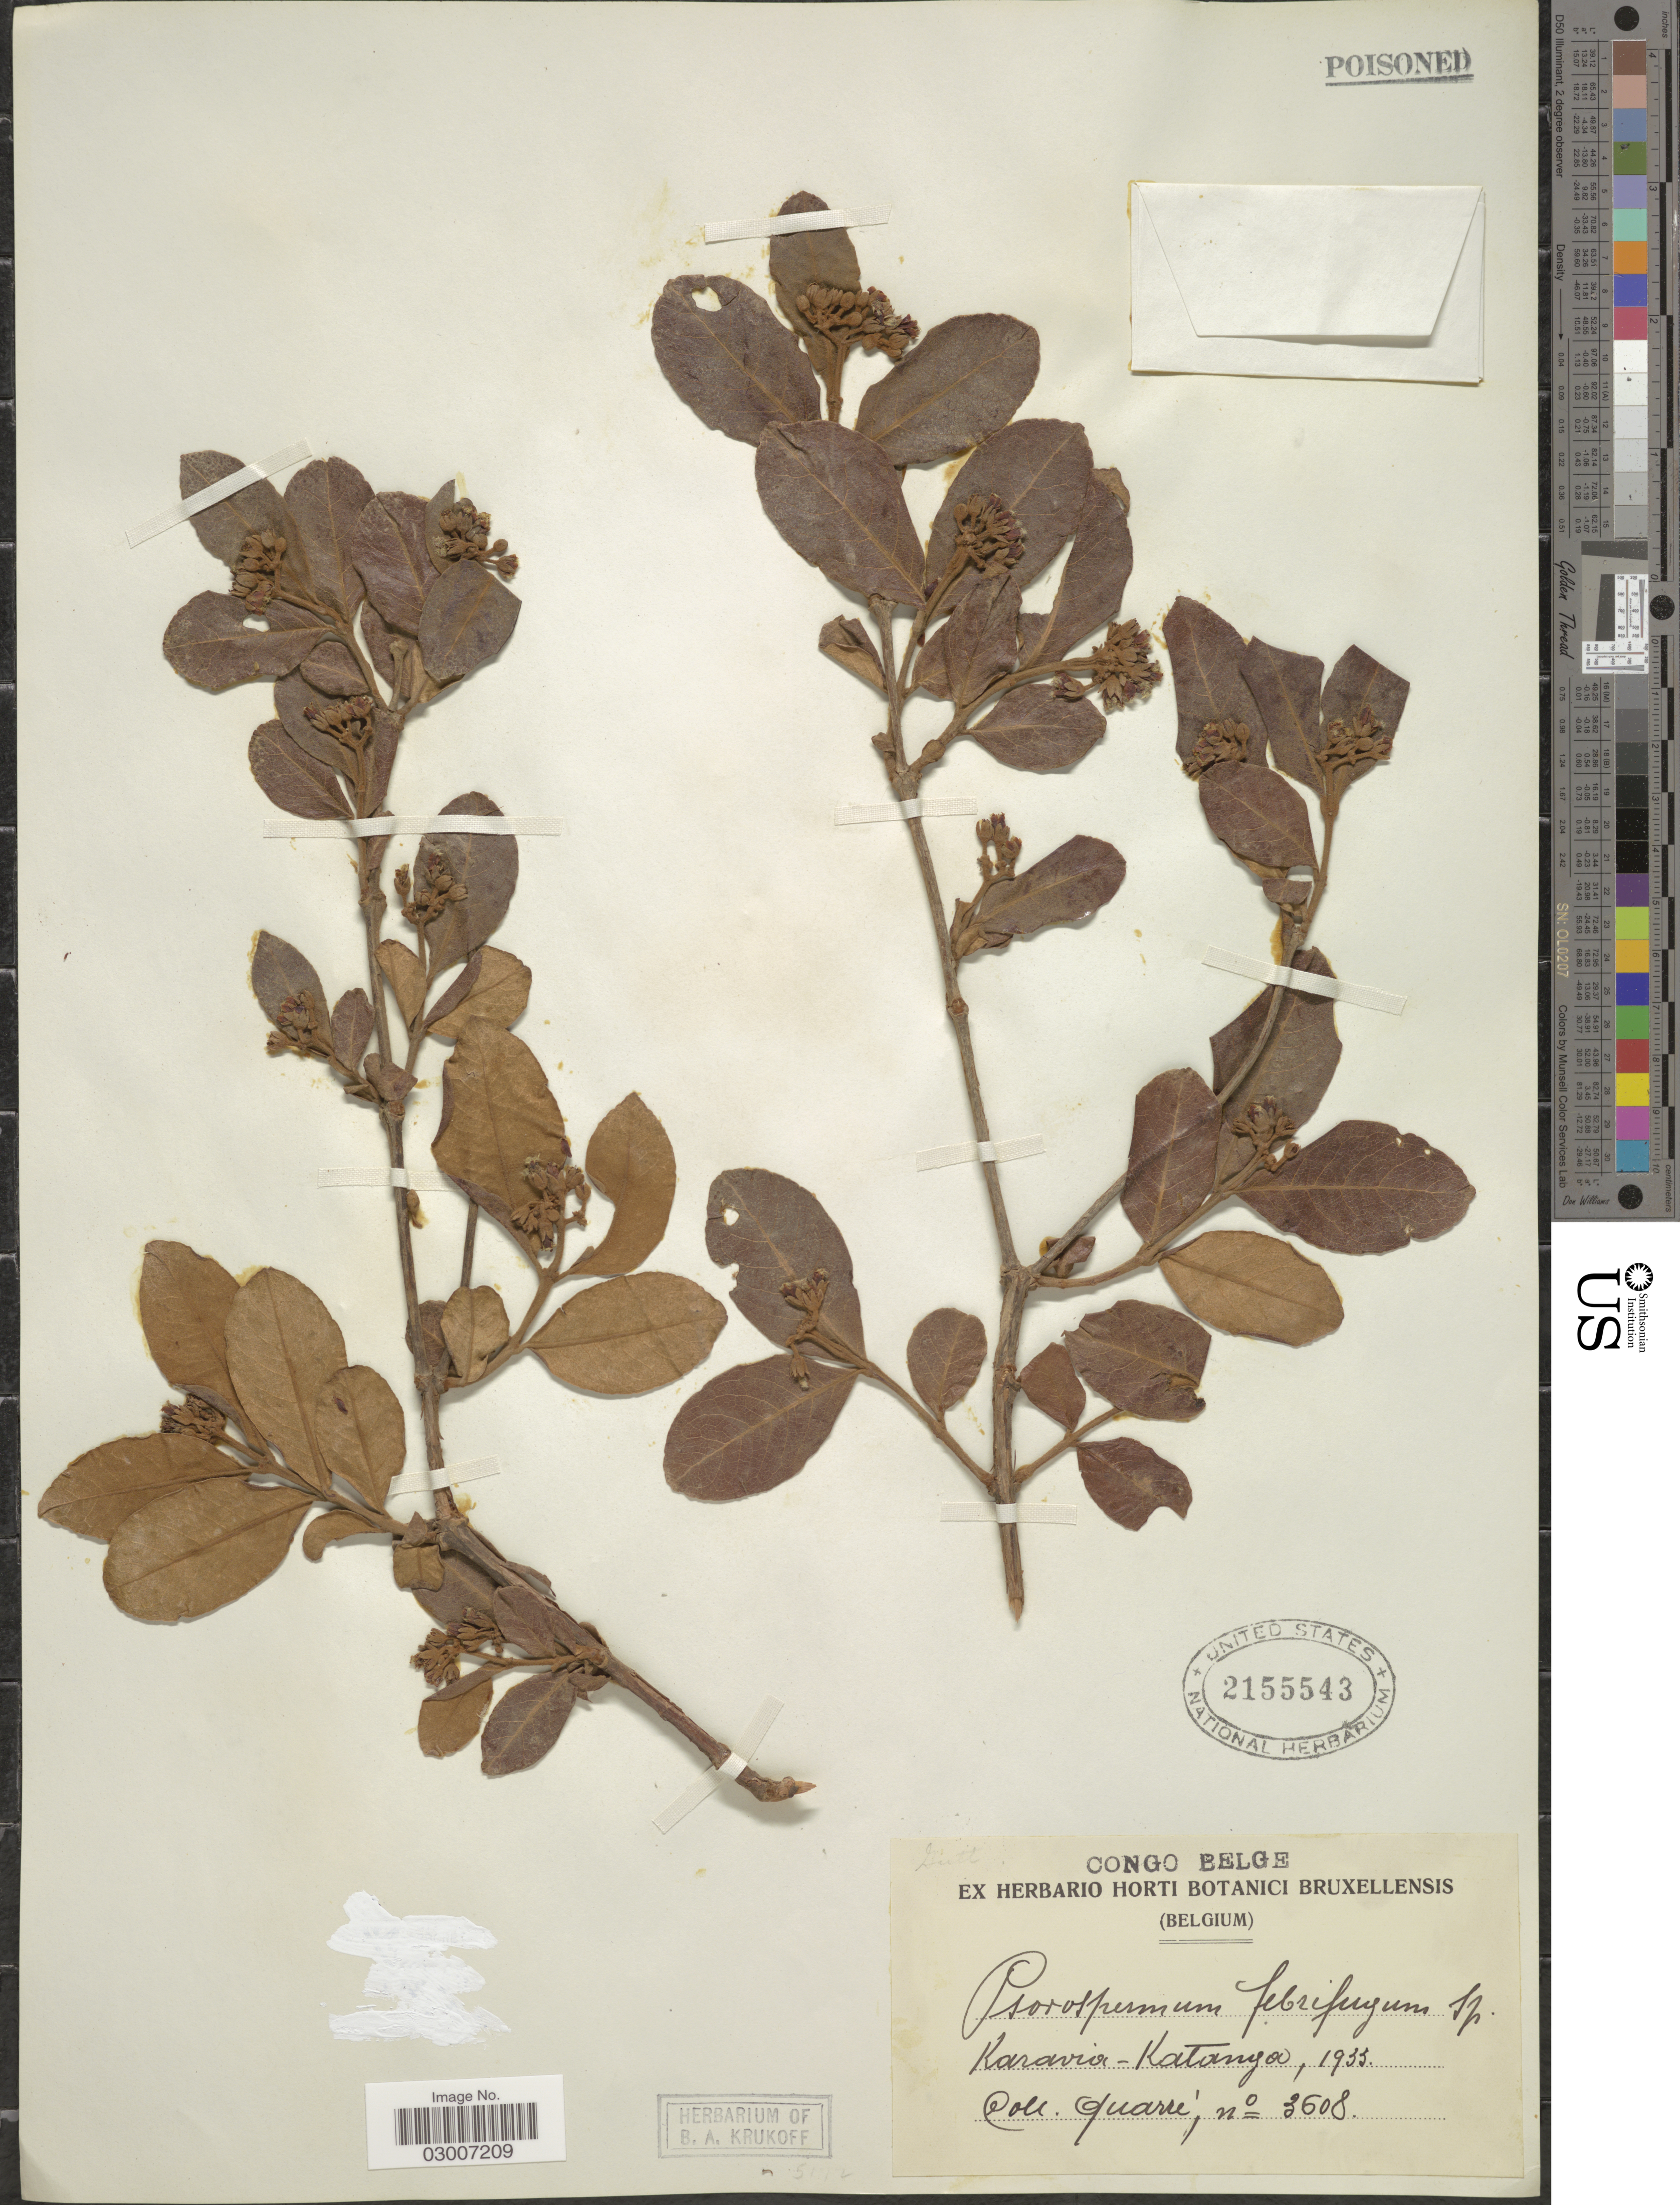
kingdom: Plantae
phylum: Tracheophyta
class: Magnoliopsida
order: Malpighiales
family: Hypericaceae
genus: Psorospermum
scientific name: Psorospermum febrifugum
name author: Spach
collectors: -. Quarre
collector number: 3608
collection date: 1933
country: Congo, Democratic Republic of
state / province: Haut-Katanga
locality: Congo Belge. Karavia-Katanga.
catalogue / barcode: US 2155543